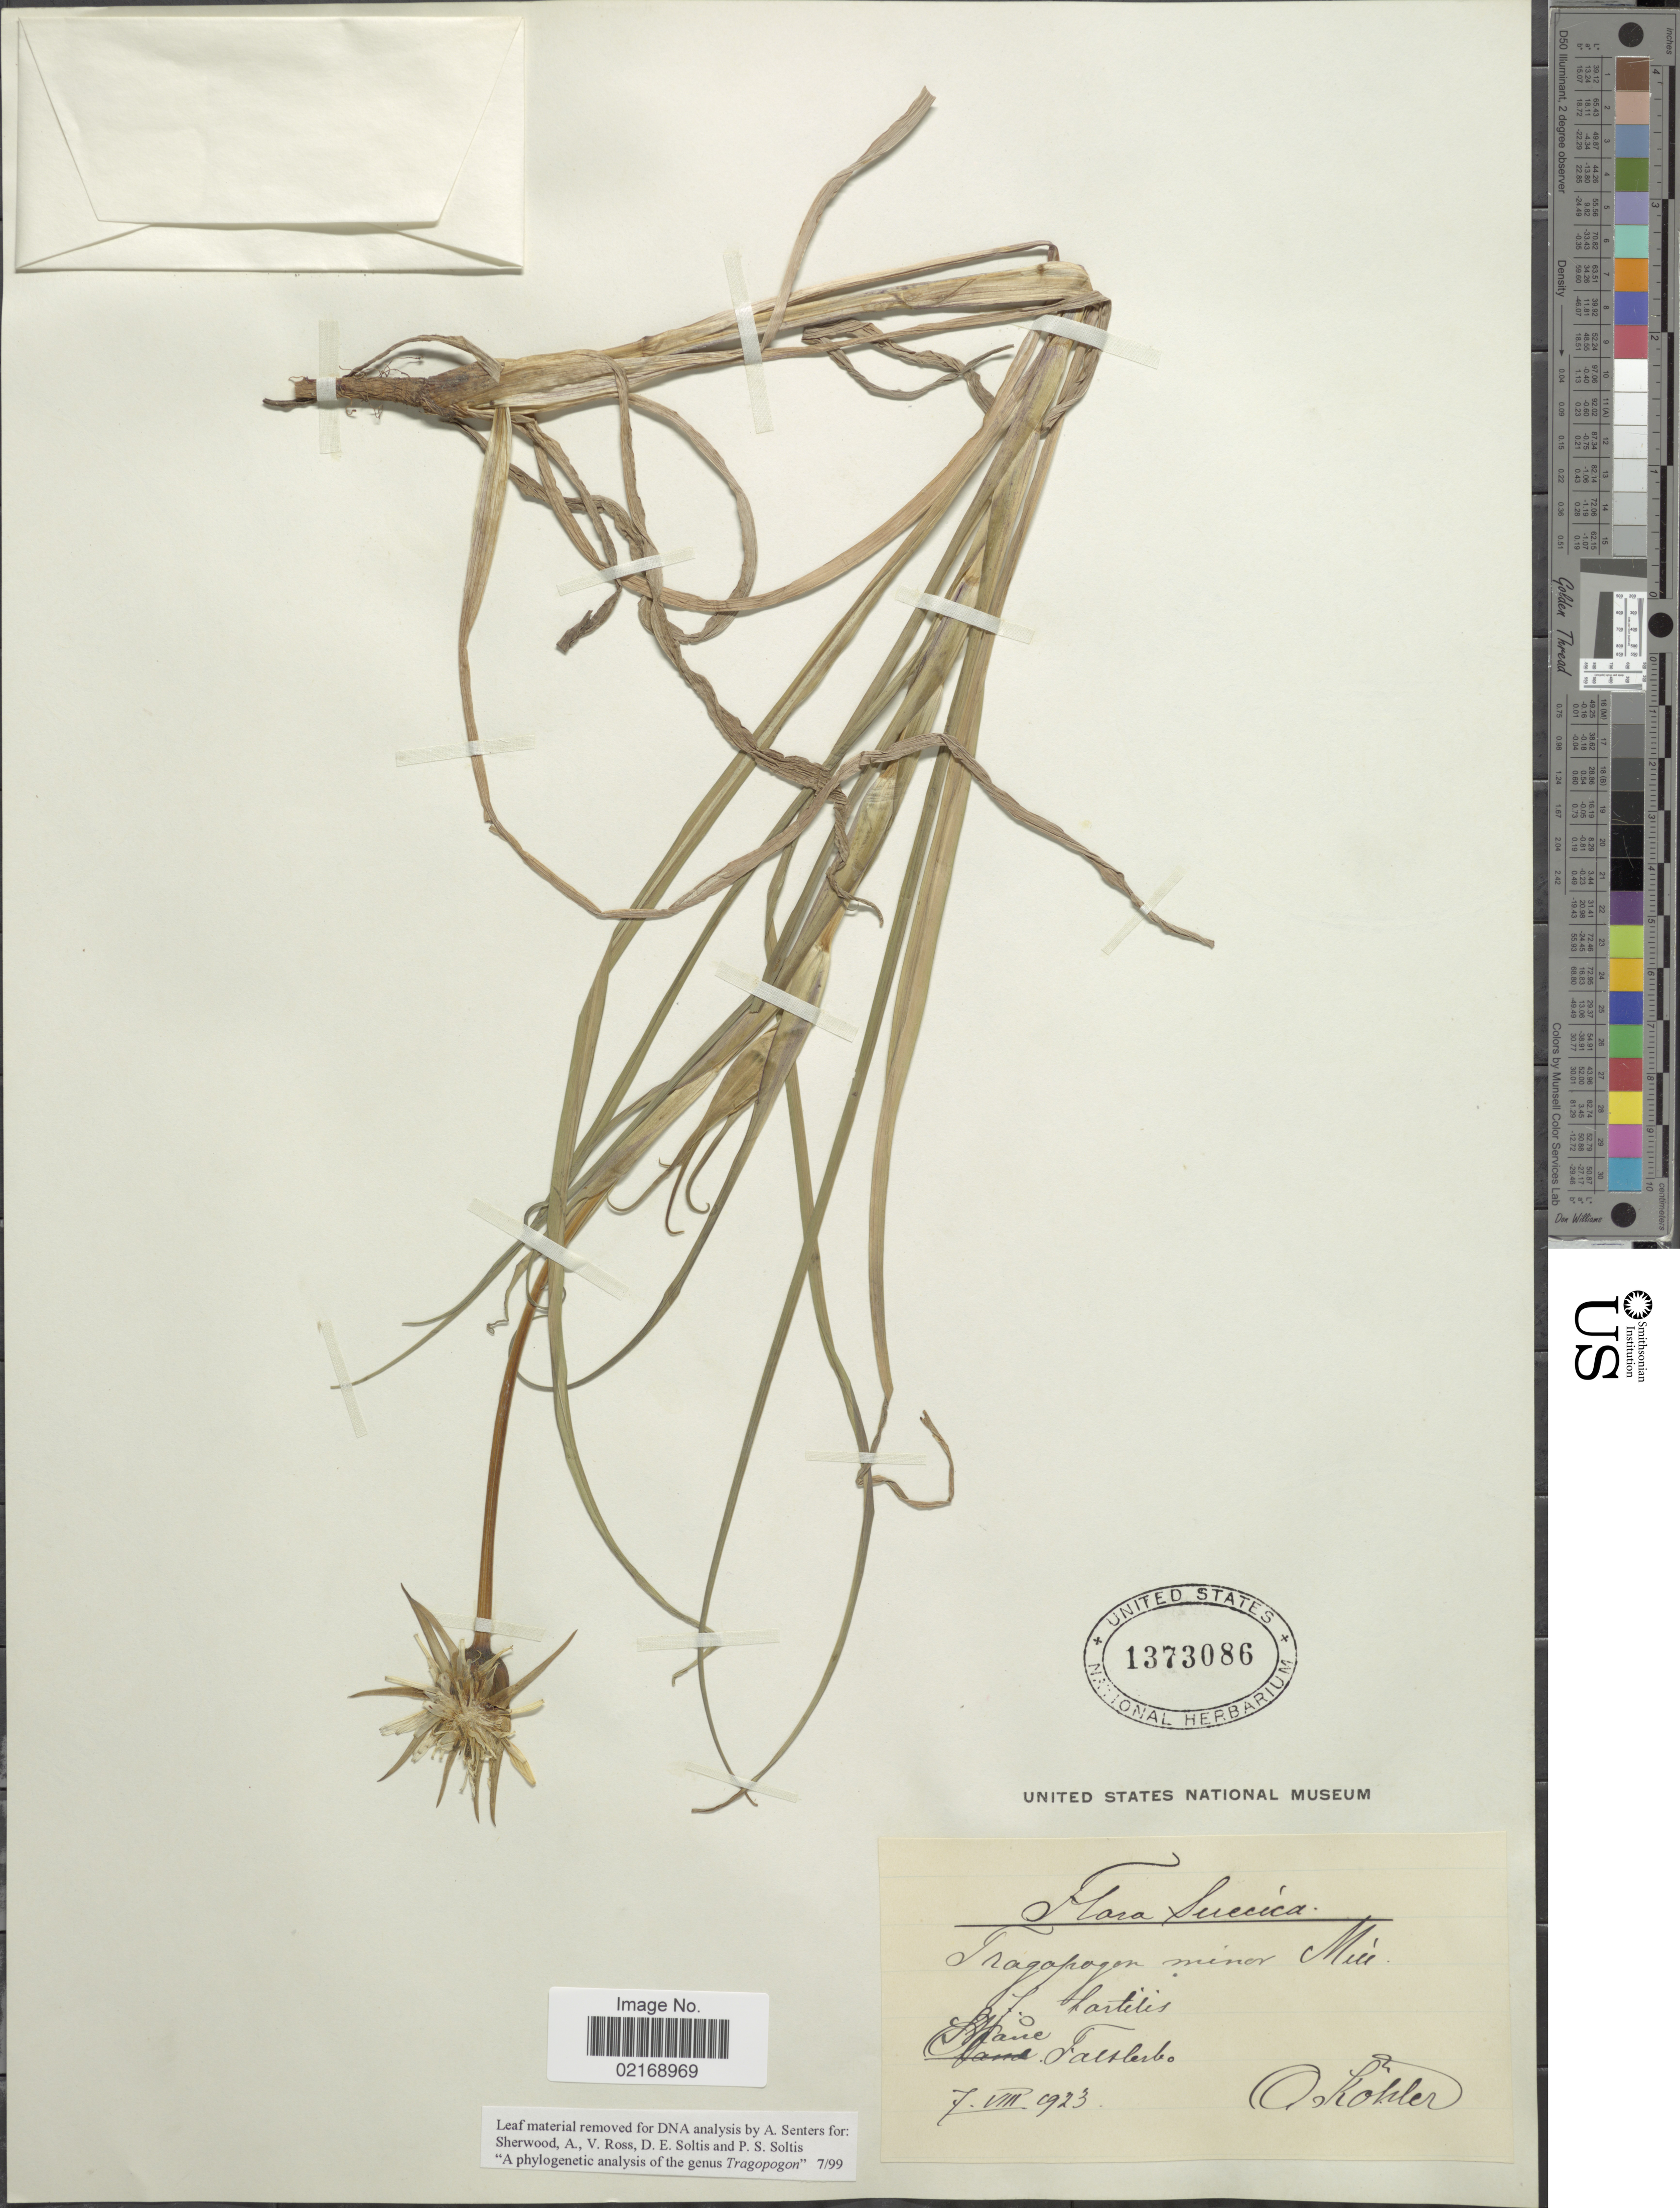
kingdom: Plantae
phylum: Tracheophyta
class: Magnoliopsida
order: Asterales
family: Asteraceae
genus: Tragopogon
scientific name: Tragopogon minor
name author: Mill.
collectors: O. Köhler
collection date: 1923-08-07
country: Sweden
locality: Suecica. Skane. Falsterbo.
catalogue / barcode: US 1373086